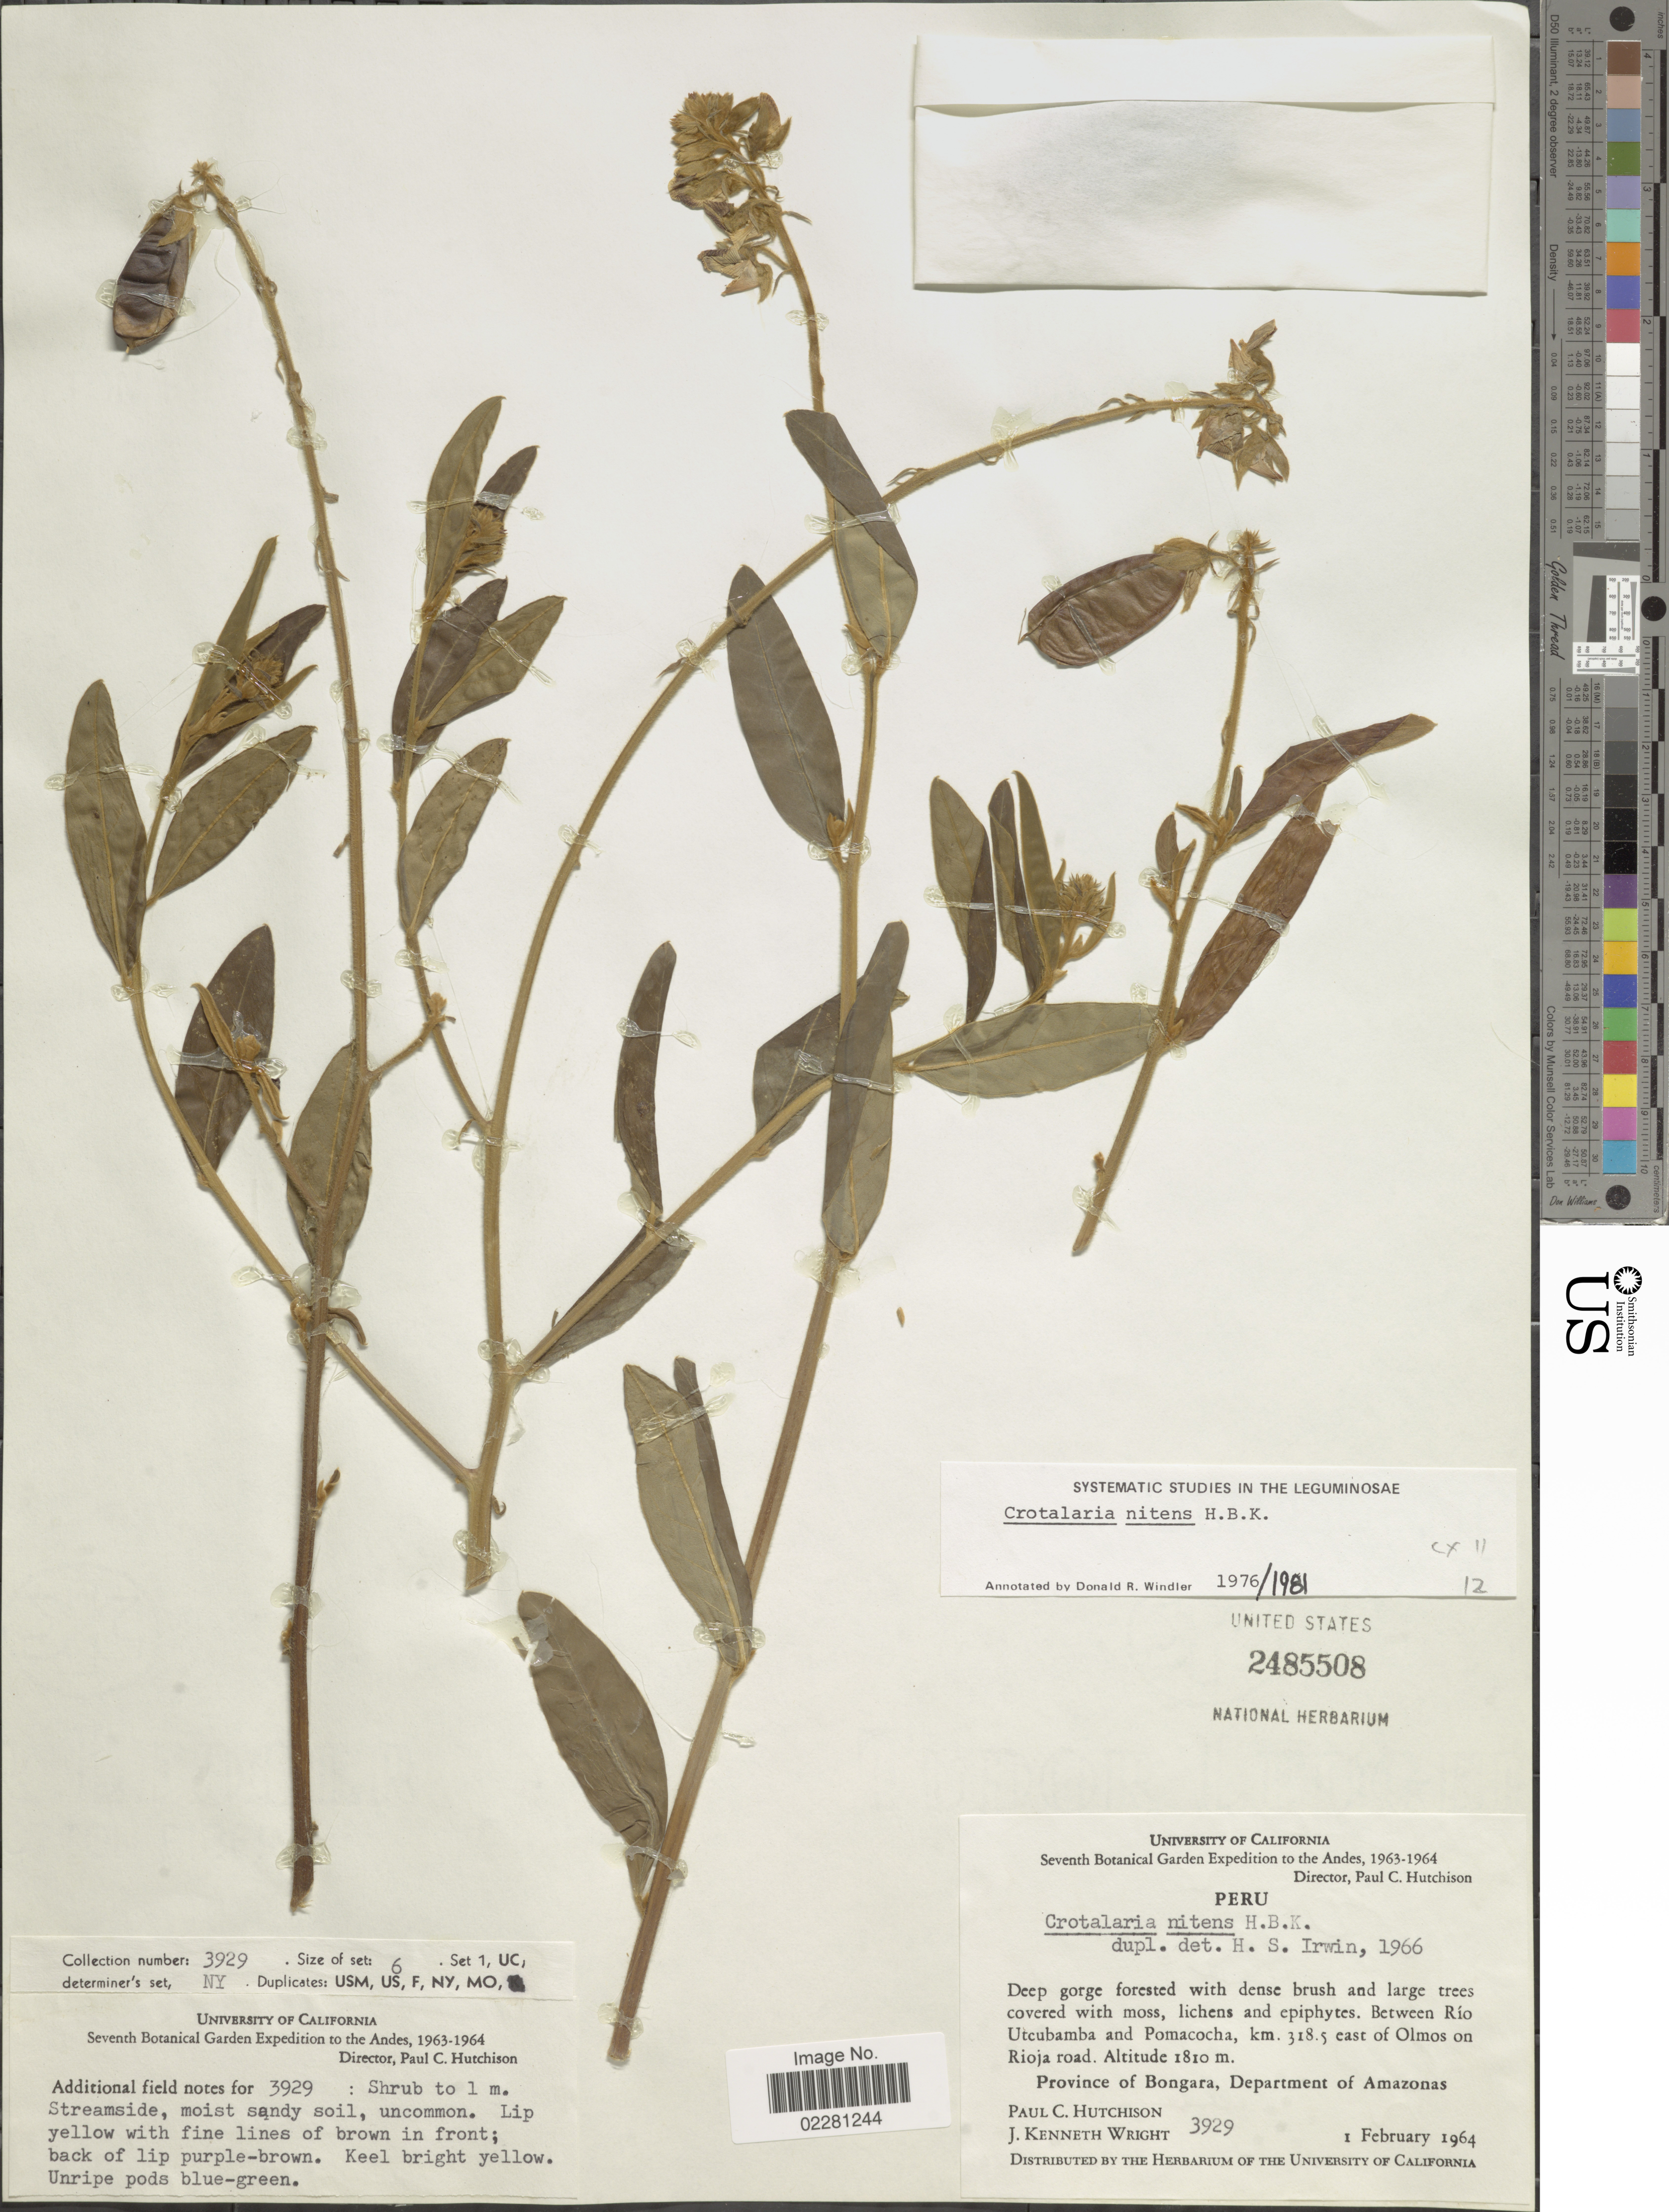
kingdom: Plantae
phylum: Tracheophyta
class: Magnoliopsida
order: Fabales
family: Fabaceae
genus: Crotalaria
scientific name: Crotalaria nitens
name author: Kunth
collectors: P. C. Hutchison & J. K. Wright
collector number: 3929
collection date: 1964-02-01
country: Peru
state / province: Amazonas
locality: Andes, between Rio Utcubamba and Pomacocha, km 318.5 east of Olmos on Rioja road, Province of Bongara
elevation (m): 1810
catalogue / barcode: US 2485508